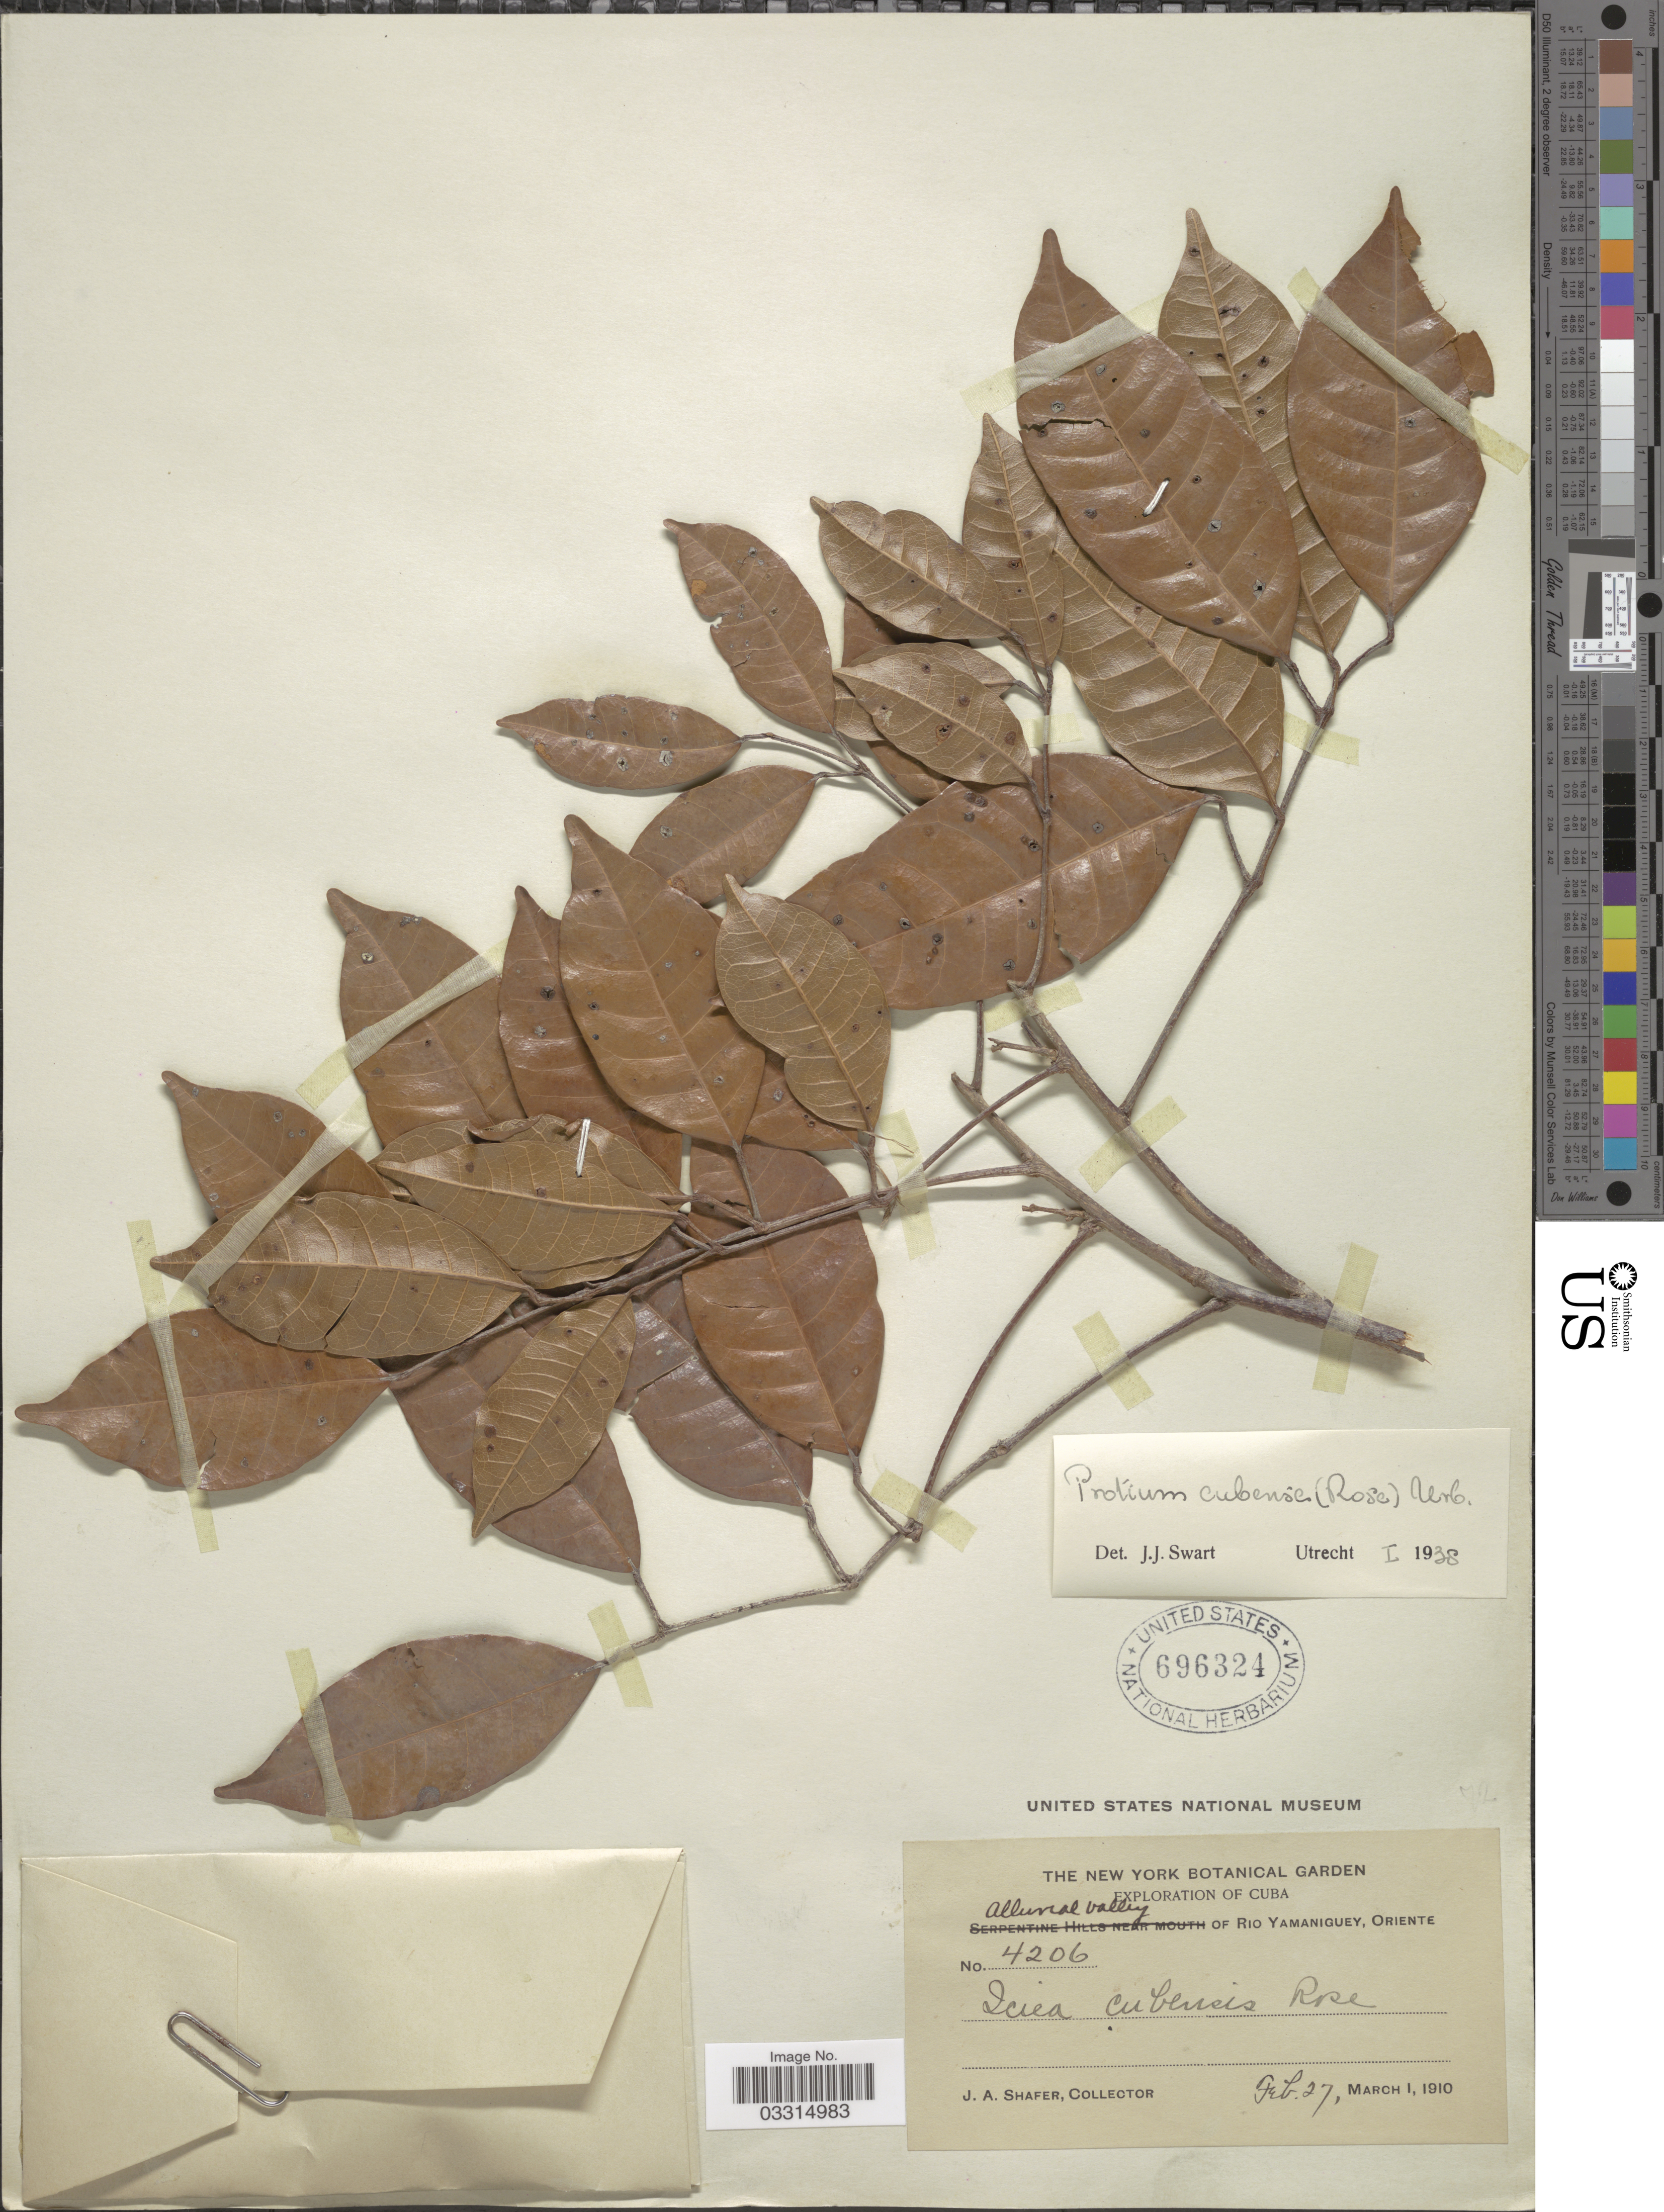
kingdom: Plantae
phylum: Tracheophyta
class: Magnoliopsida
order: Sapindales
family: Burseraceae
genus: Protium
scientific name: Protium cubense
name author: (Rose) Urb.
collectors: J. A. Shafer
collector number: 4206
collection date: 1910-02-27/1910-03-01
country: Cuba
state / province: Oriente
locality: Alluvial valley of Rio Yamaniguey.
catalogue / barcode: US 696324